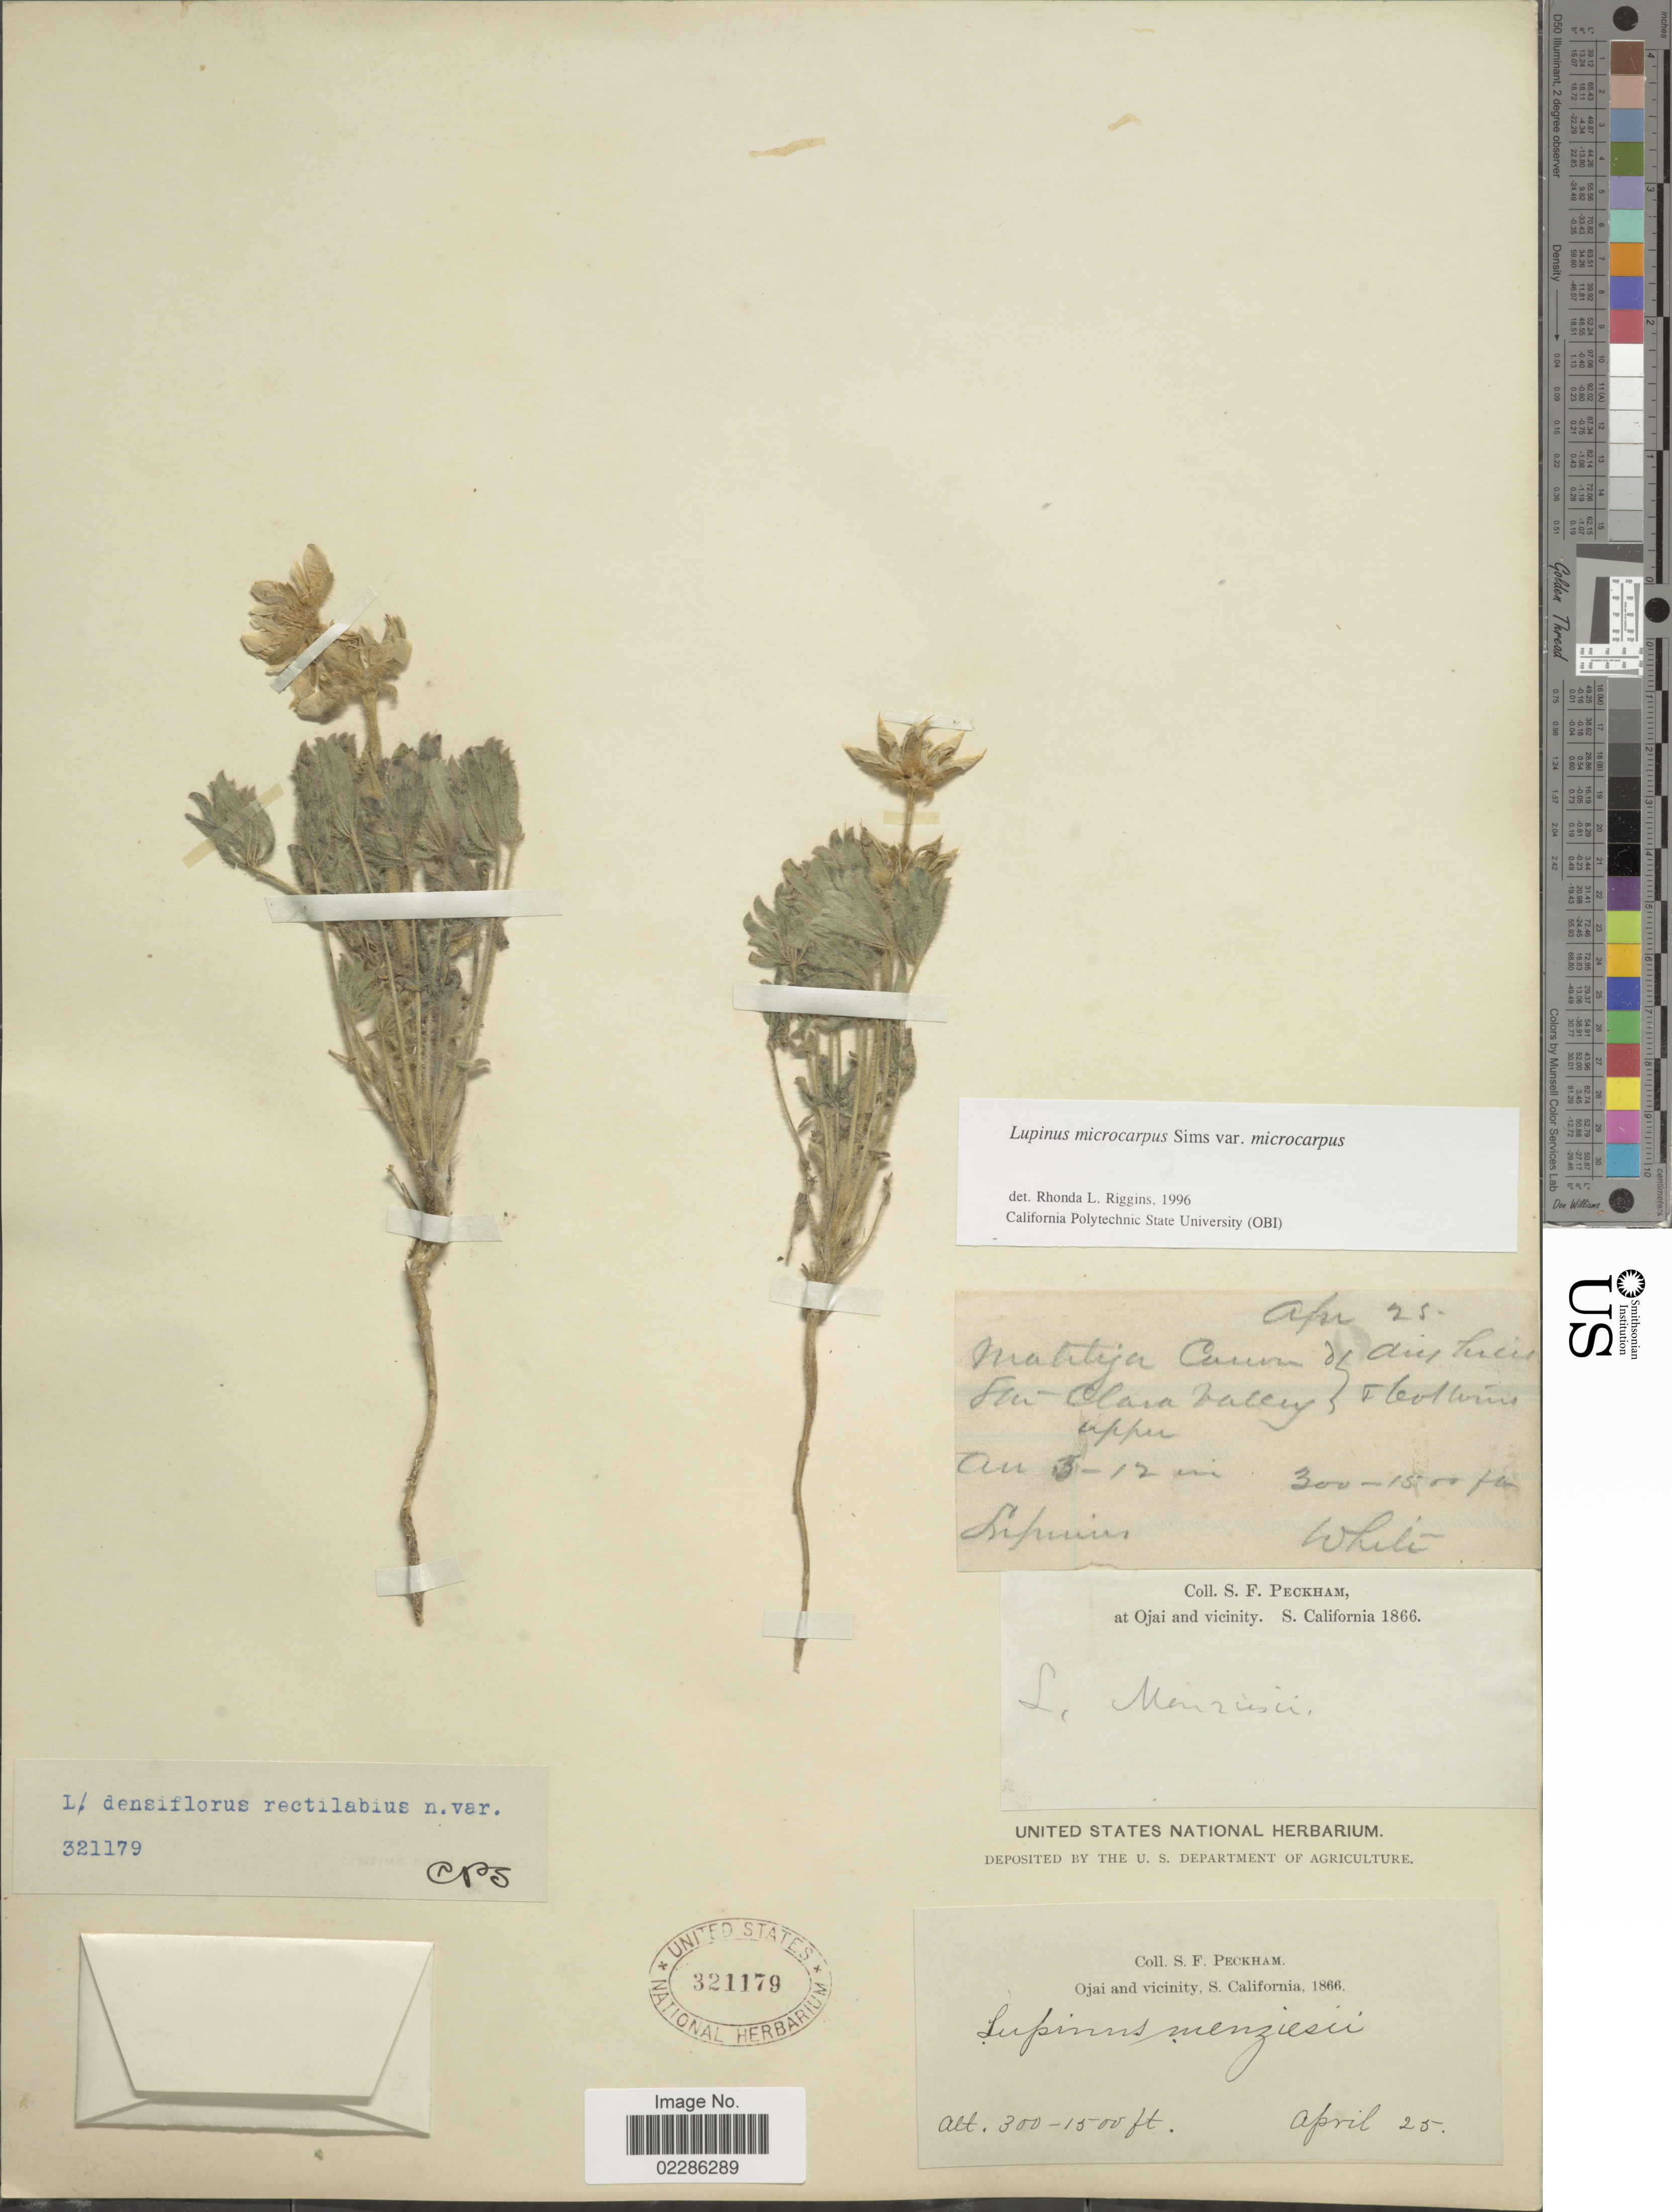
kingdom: Plantae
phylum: Tracheophyta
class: Magnoliopsida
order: Fabales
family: Fabaceae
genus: Lupinus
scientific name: Lupinus microcarpus var. microcarpus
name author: Sims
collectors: S. Peckham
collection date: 1866-04-25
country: United States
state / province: California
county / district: Ventura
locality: Ojai and vicinity, S. California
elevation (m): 91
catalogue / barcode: US 321179